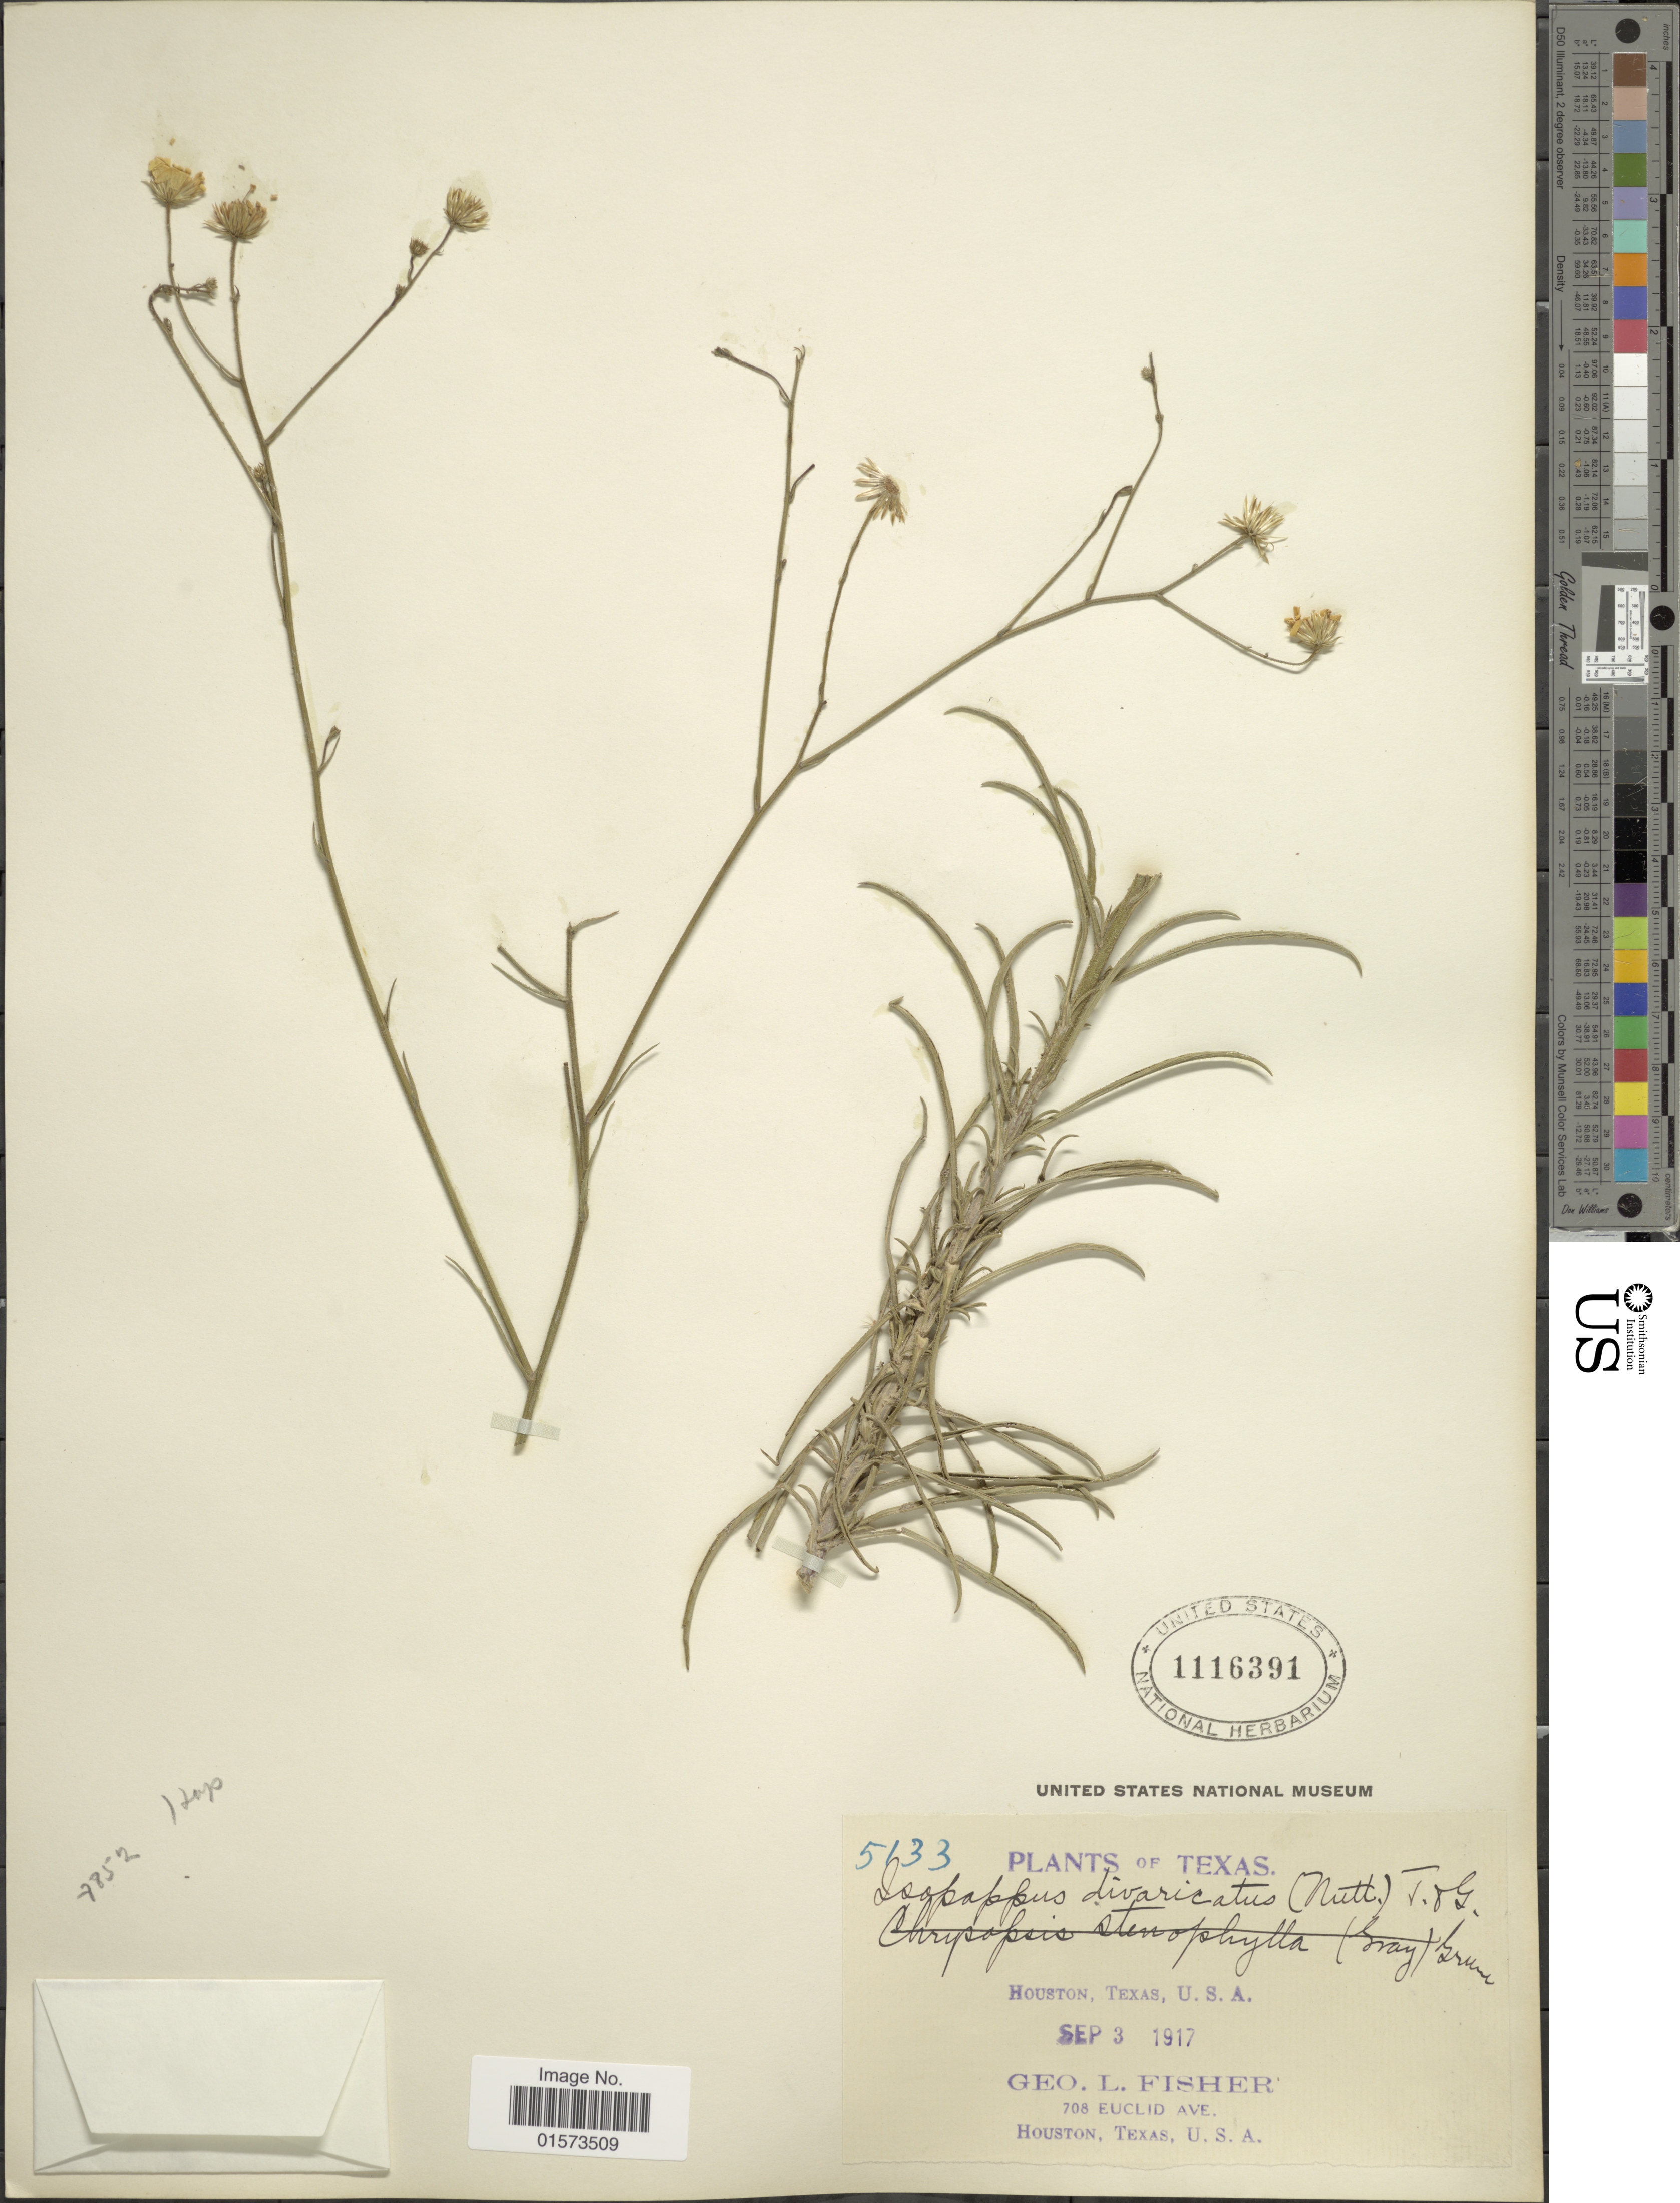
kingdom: Plantae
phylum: Tracheophyta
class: Magnoliopsida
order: Asterales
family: Asteraceae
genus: Croptilon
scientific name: Croptilon divaricatum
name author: (Nutt.) Raf.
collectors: G. L. Fisher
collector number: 5133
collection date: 1917-09-03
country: United States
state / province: Texas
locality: Houston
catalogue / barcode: US 1116391